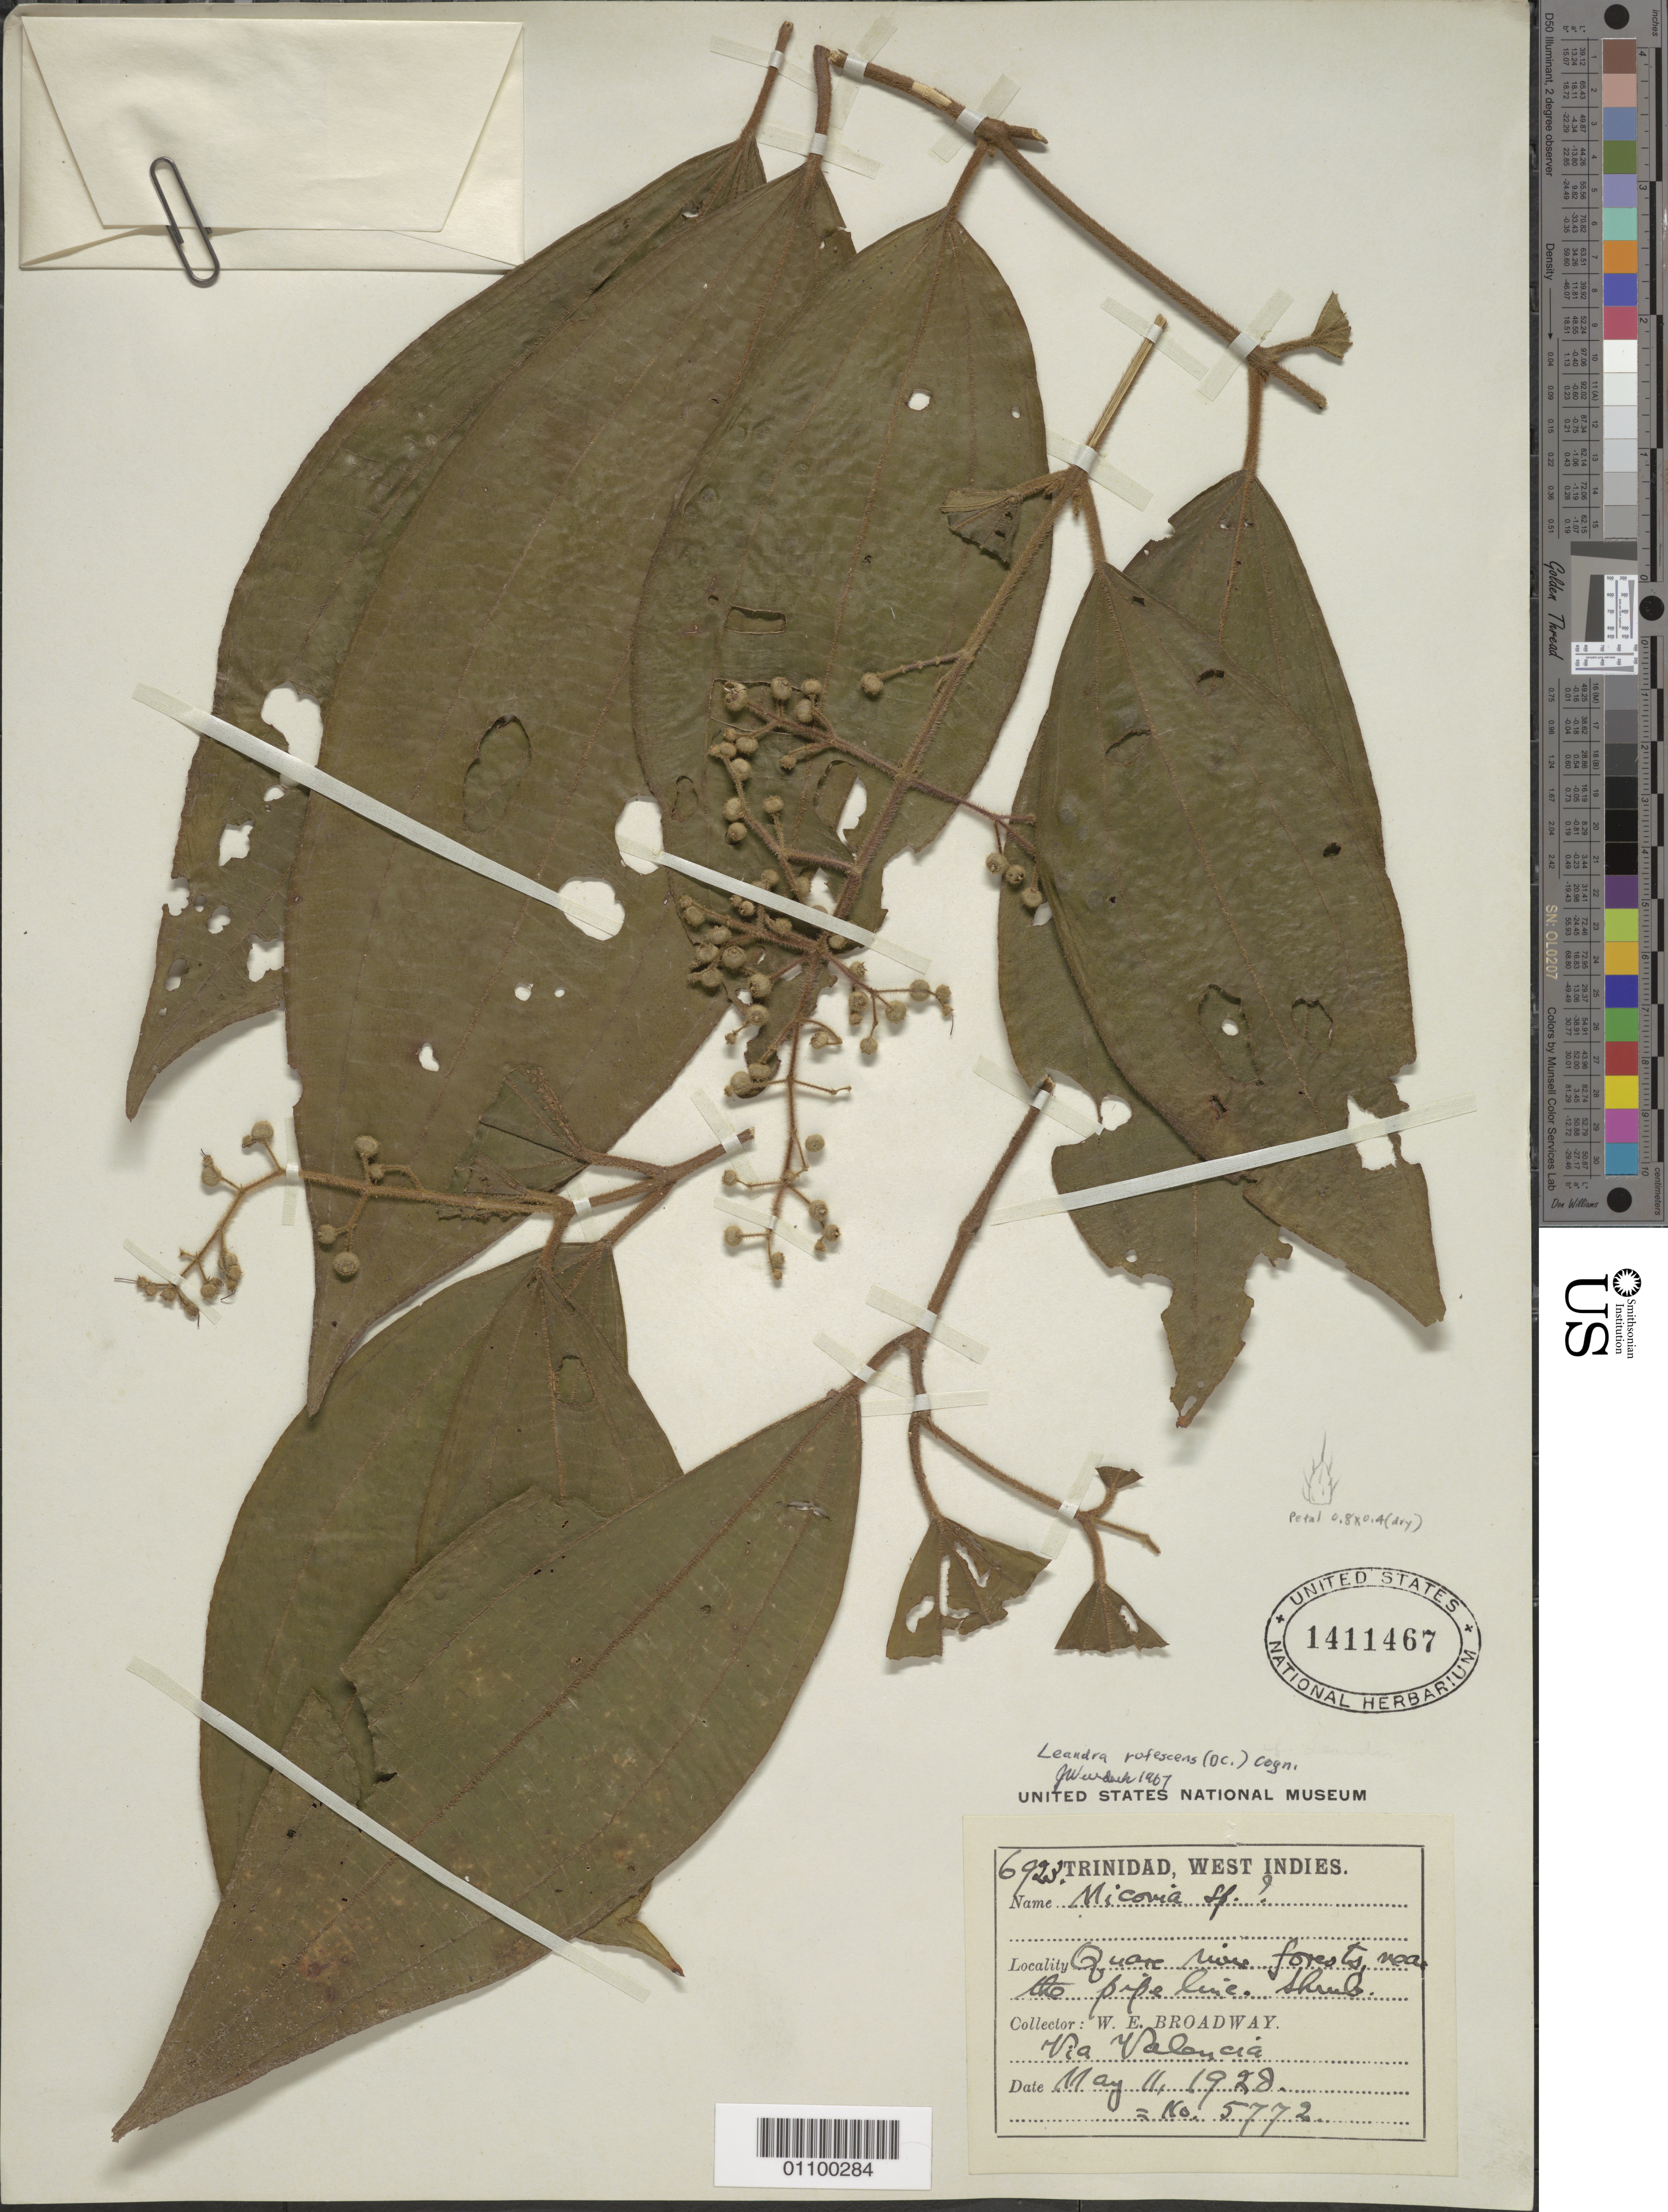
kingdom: Plantae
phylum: Tracheophyta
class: Magnoliopsida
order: Myrtales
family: Melastomataceae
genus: Leandra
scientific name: Leandra rufescens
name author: (DC.) Cogn.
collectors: W. E. Broadway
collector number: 5772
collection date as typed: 11 May 1928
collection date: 1928-05-11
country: Trinidad and Tobago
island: Trinidad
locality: Quare River forest near the pipe line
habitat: Via Valencia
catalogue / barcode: US 1411467